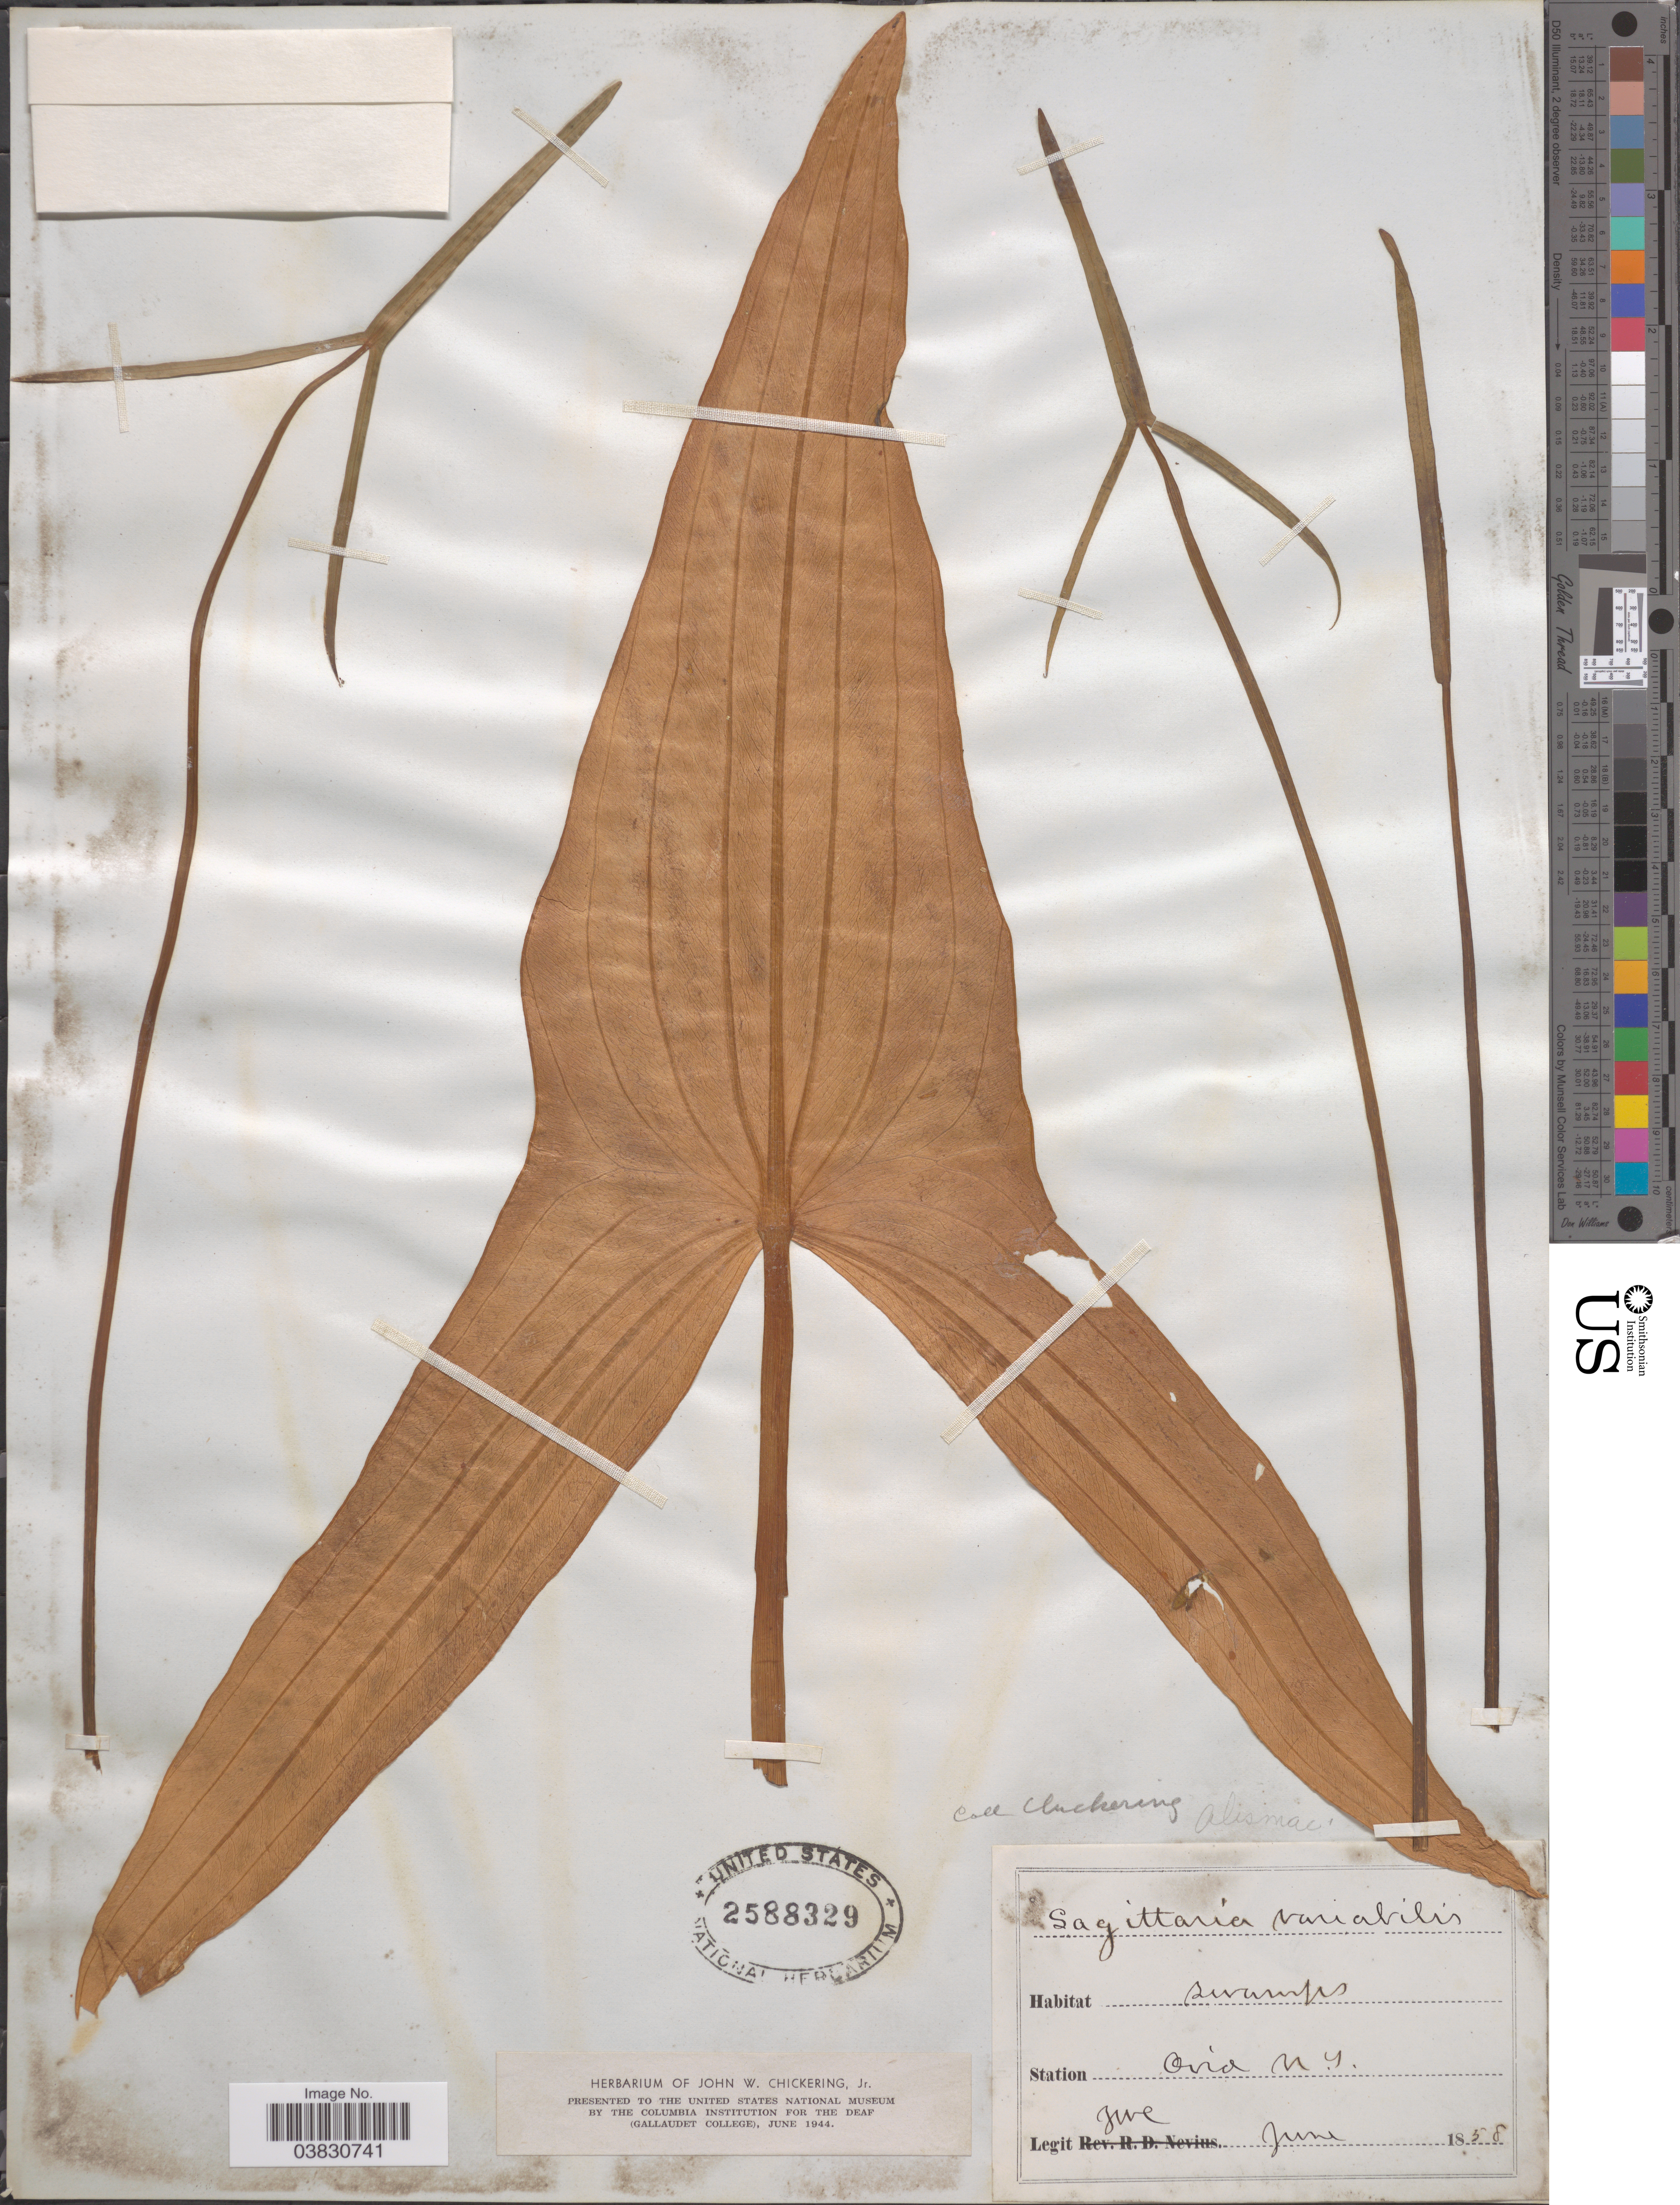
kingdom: Plantae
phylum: Tracheophyta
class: Liliopsida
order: Alismatales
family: Alismataceae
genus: Sagittaria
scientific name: Sagittaria variabilis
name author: Englem. ex A. Gray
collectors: J. Chickering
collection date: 1858-06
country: United States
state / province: New York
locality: Station Ovid.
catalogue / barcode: US 2588329